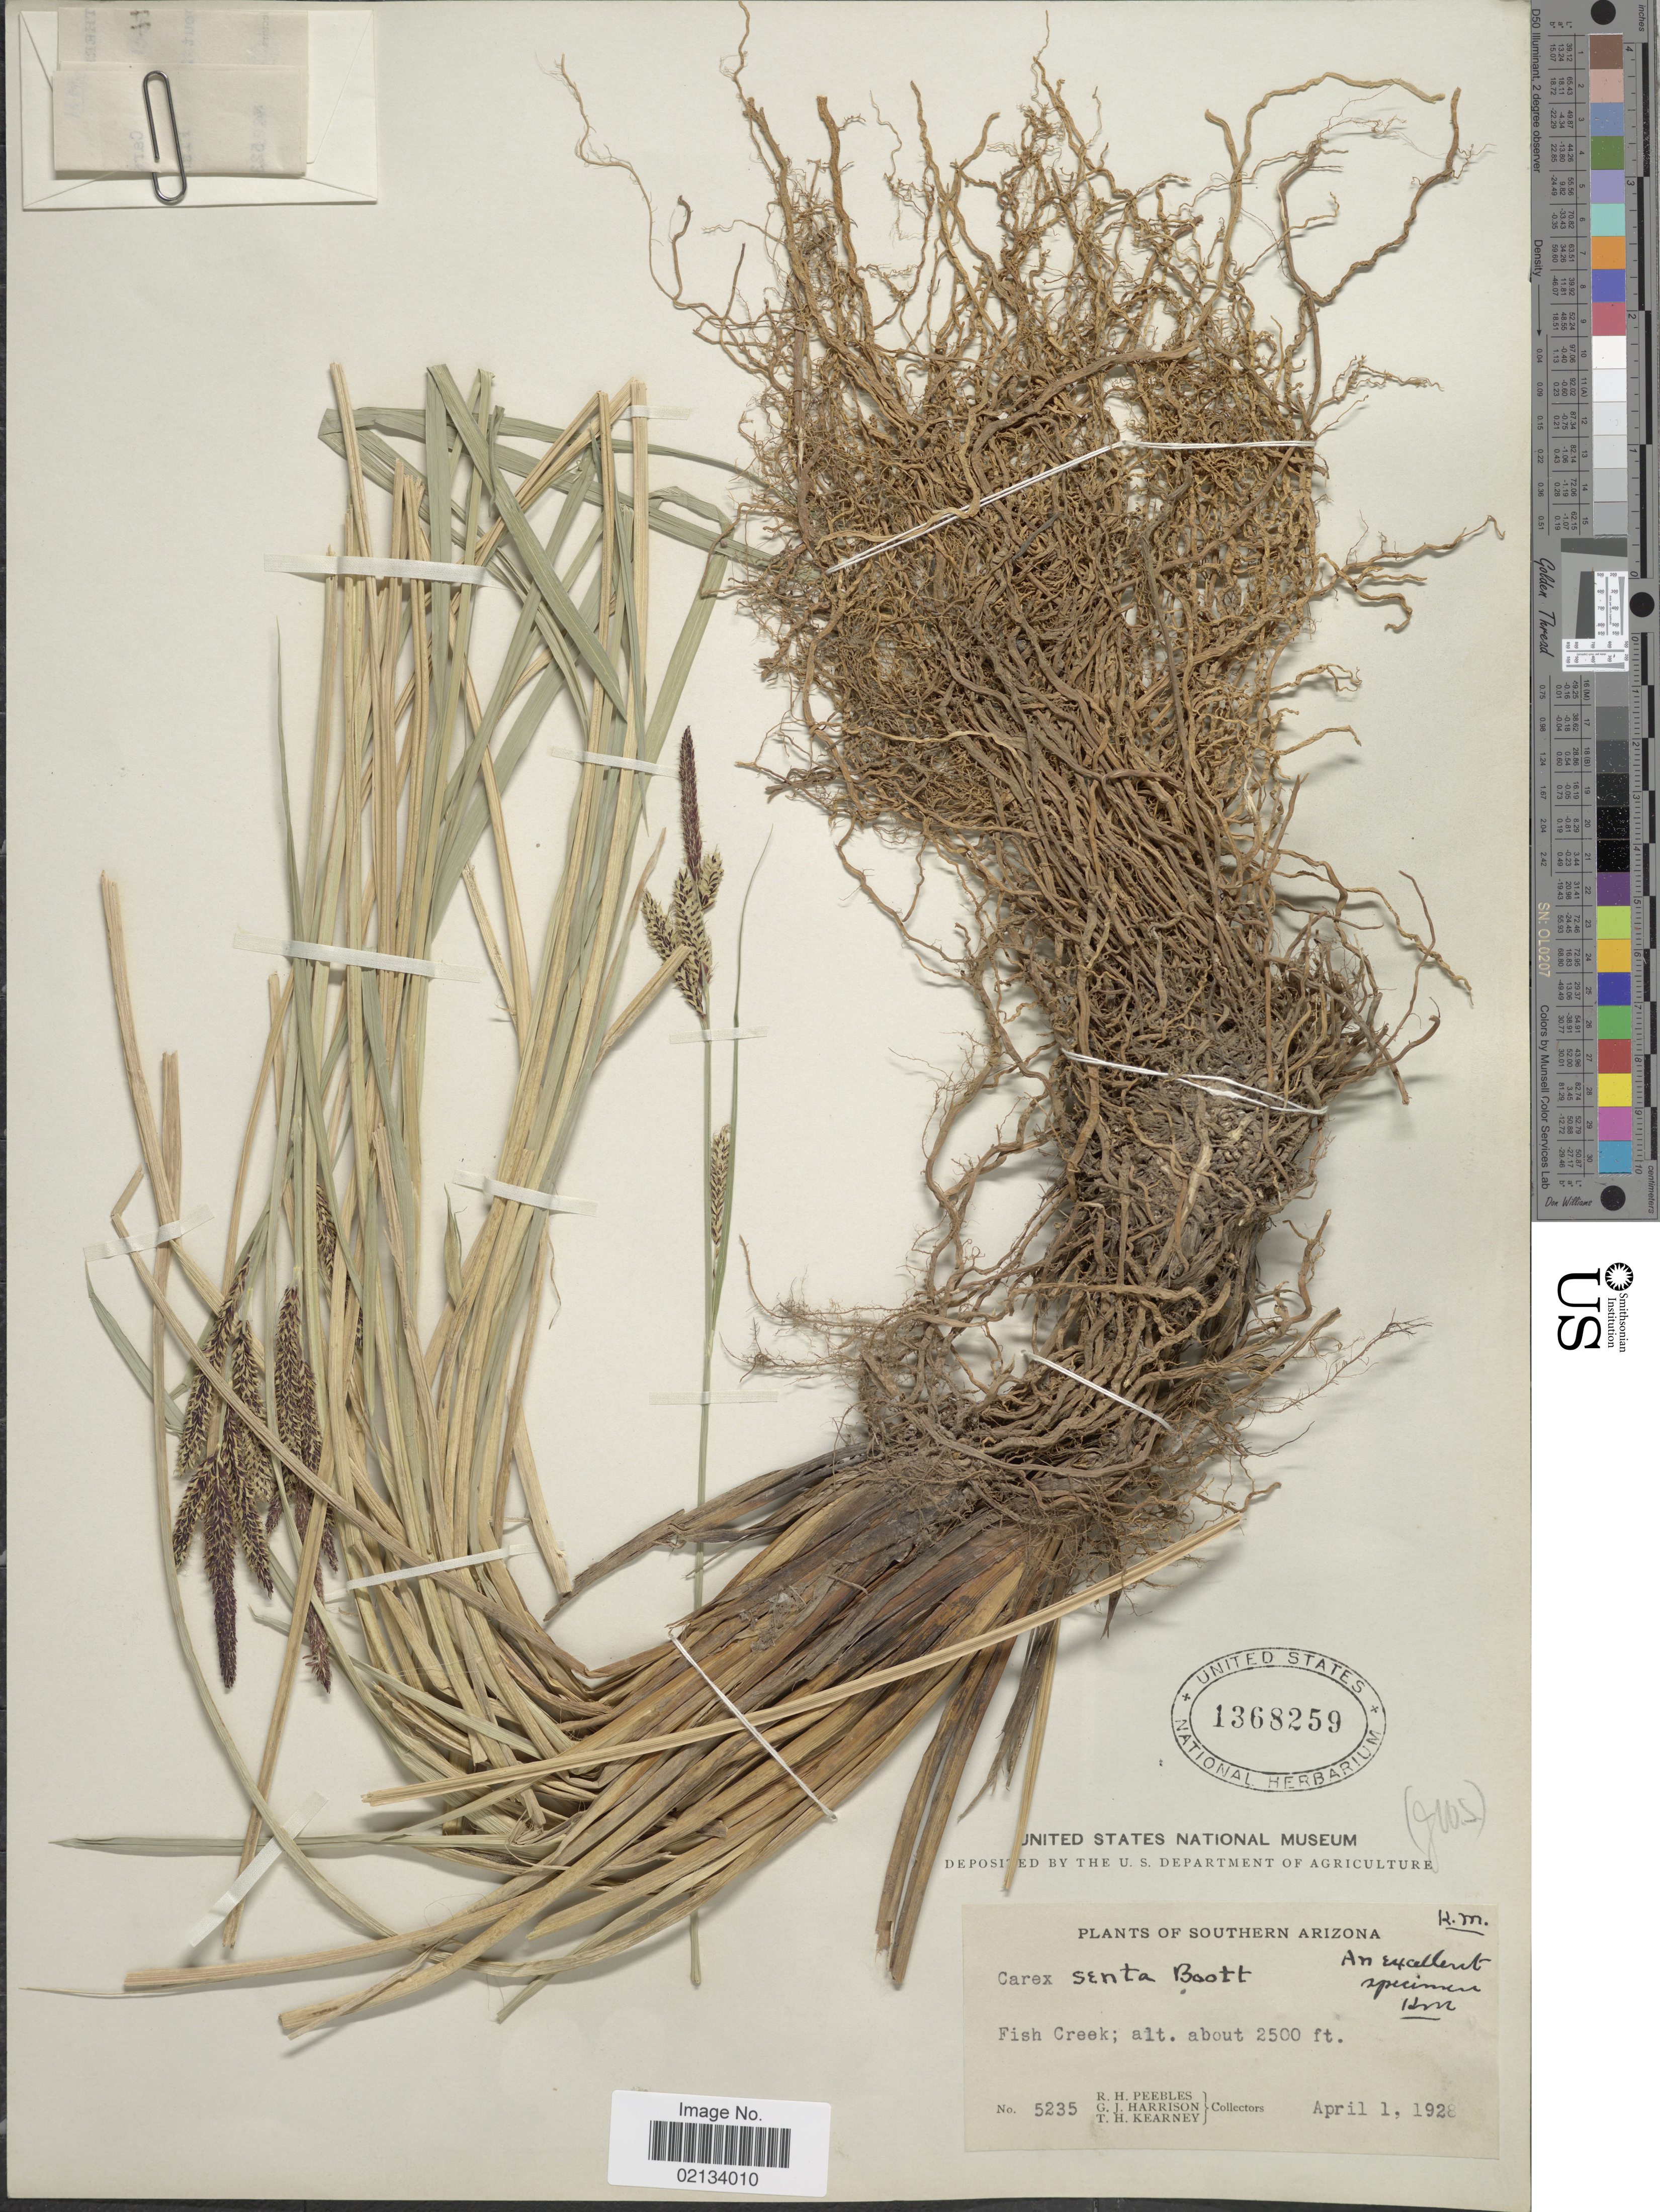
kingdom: Plantae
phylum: Tracheophyta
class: Liliopsida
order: Poales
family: Cyperaceae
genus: Carex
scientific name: Carex senta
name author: Boott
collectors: R. H. Peebles, G. J. Harrison & T. H. Kearney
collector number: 5235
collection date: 1928-04-01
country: United States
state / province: Arizona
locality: Southern Arizona, Fish Creek.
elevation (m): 762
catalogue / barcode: US 1368259